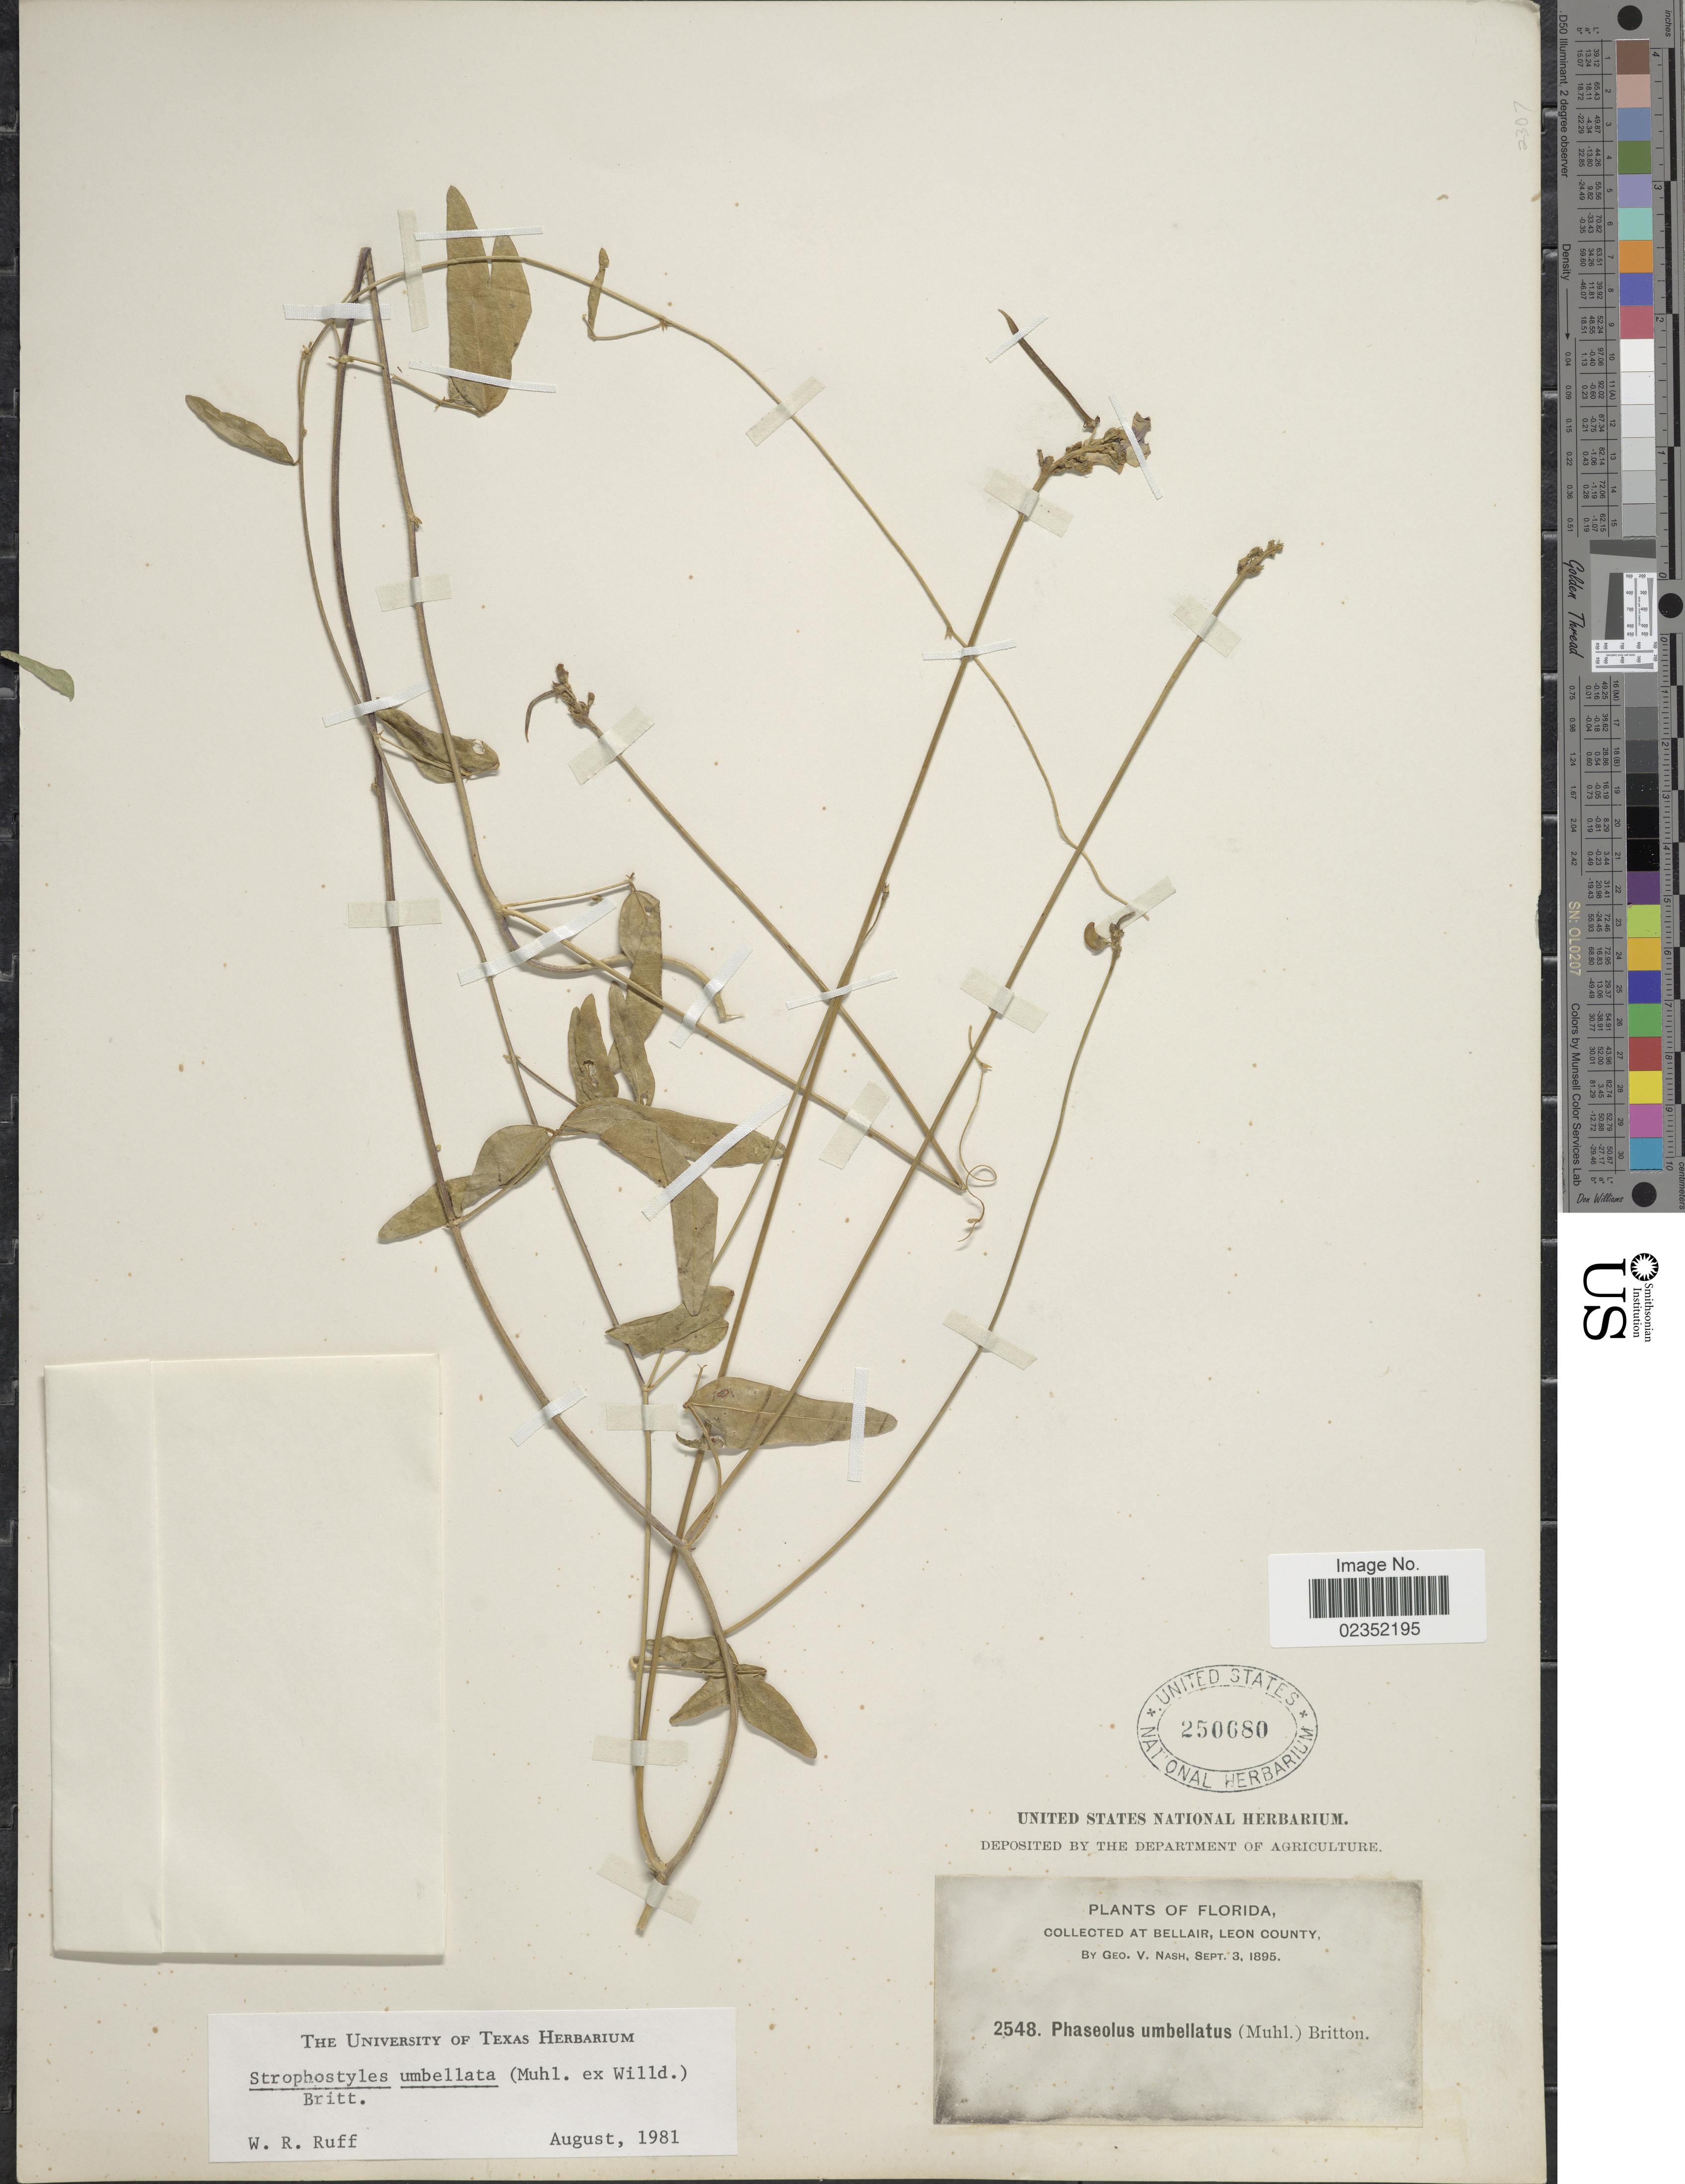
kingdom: Plantae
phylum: Tracheophyta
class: Magnoliopsida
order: Fabales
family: Fabaceae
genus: Strophostyles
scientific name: Strophostyles umbellata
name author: (Muhl. ex Willd.) Britton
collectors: G. V. Nash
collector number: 2548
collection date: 1895-09-03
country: United States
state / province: Florida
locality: At Bellair, Leon County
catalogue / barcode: US 250680